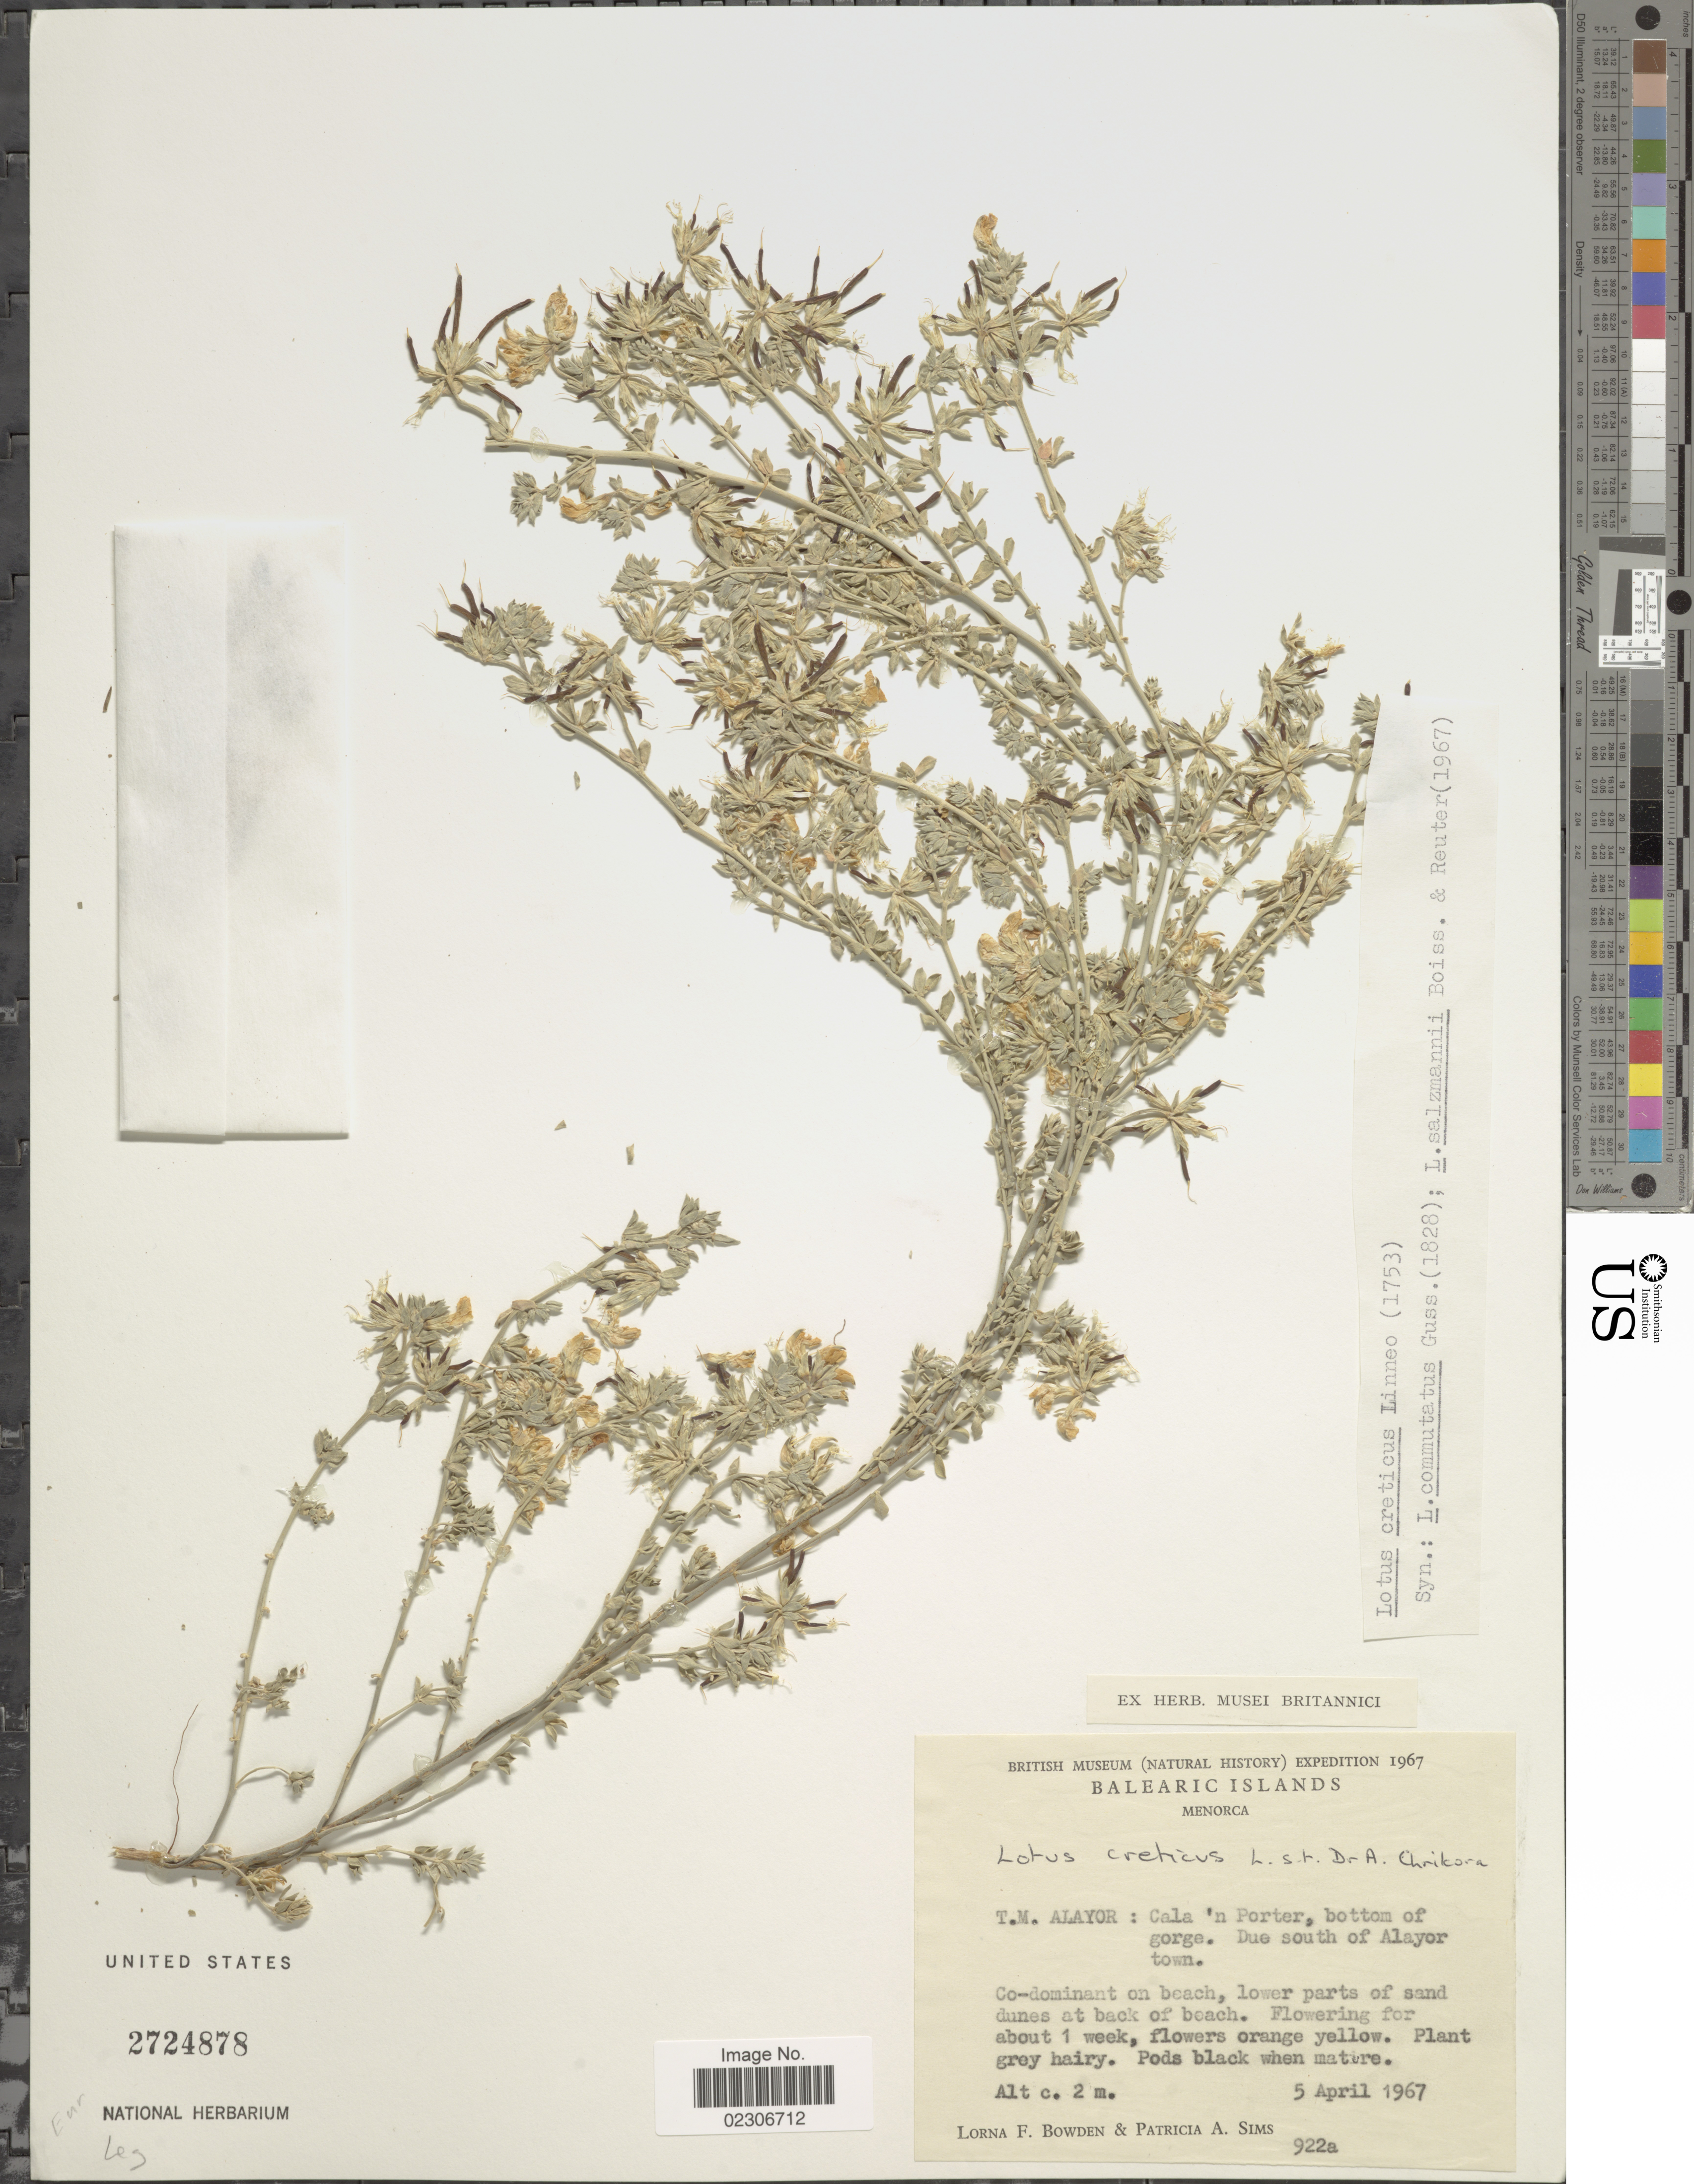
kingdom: Plantae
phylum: Tracheophyta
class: Magnoliopsida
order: Fabales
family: Fabaceae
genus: Lotus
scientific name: Lotus creticus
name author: L.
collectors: L. F. Bowden & P. A. Sims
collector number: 922a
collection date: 1967-04-05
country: Spain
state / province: Islas Baleares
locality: Balearic Islands, T.M. Alayor: cala 'n Porter, bottom of gorge. Due south of Alayor.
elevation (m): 2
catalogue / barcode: US 2724878